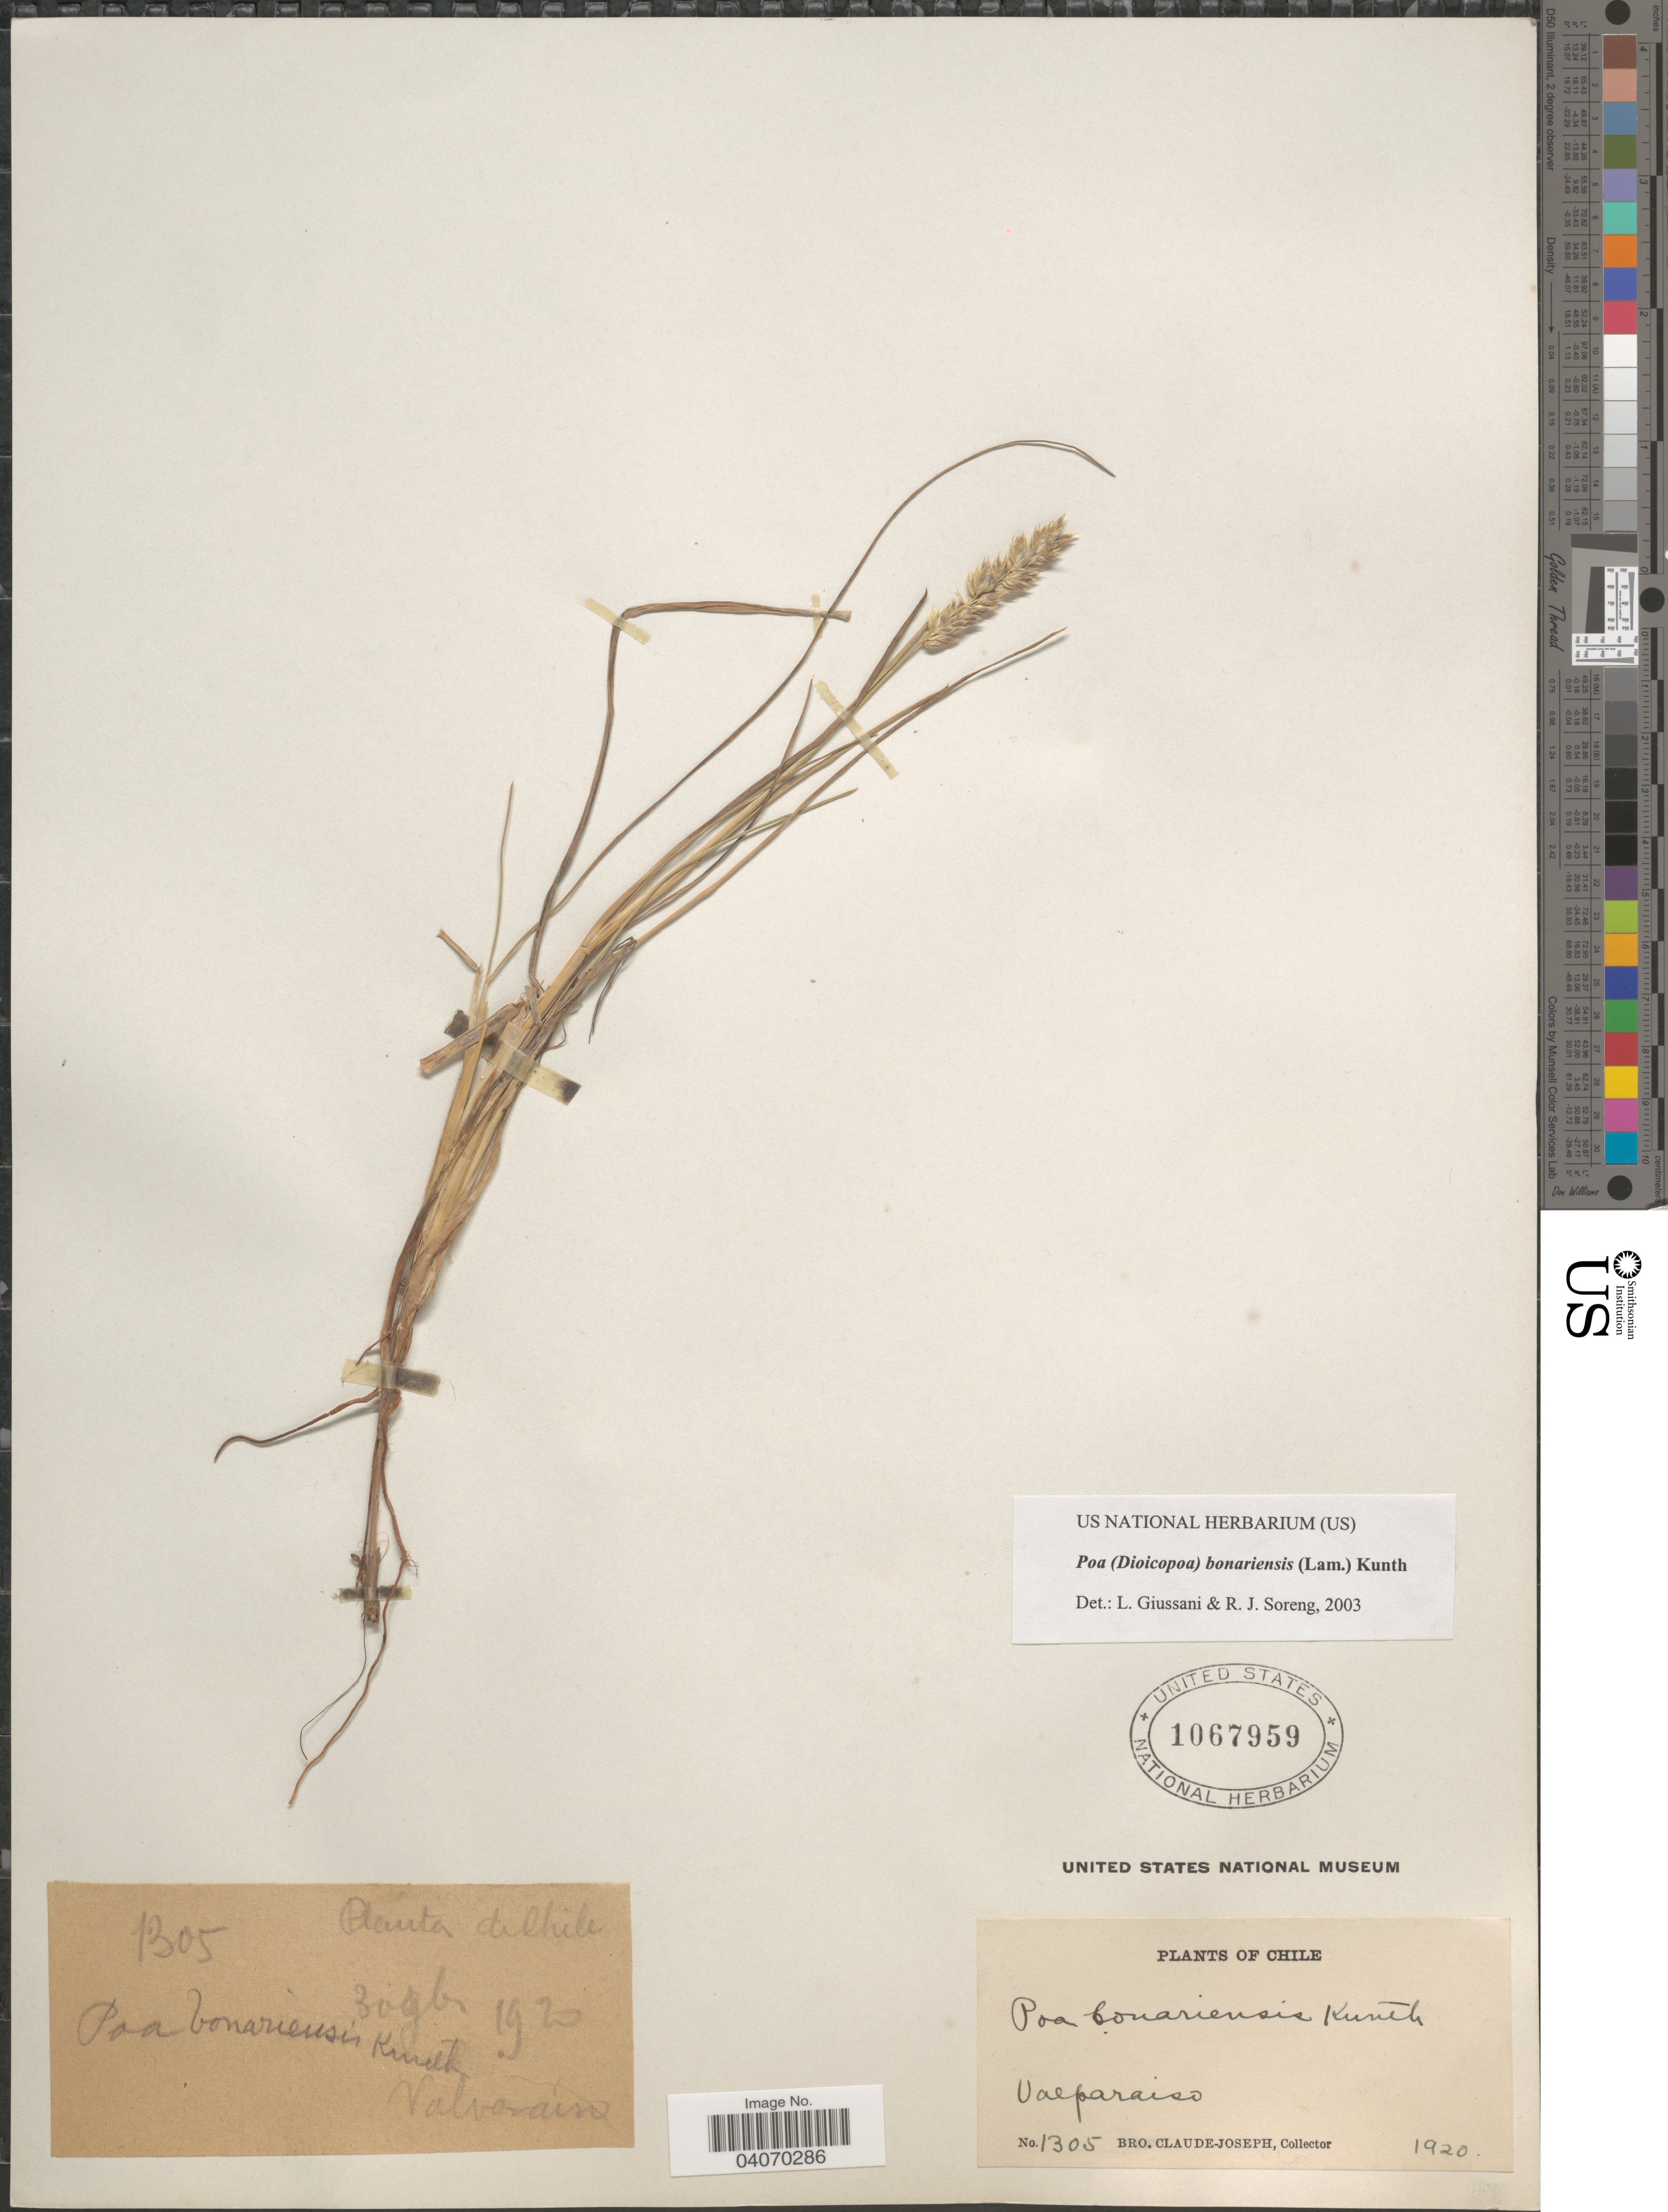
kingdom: Plantae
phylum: Tracheophyta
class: Liliopsida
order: Poales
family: Poaceae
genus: Poa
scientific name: Poa bonariensis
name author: (Lam.) Kunth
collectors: Bro. Claude-Joseph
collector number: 1305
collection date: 1920-11-30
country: Chile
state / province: Valparaíso (V)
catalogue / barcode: US 1067959